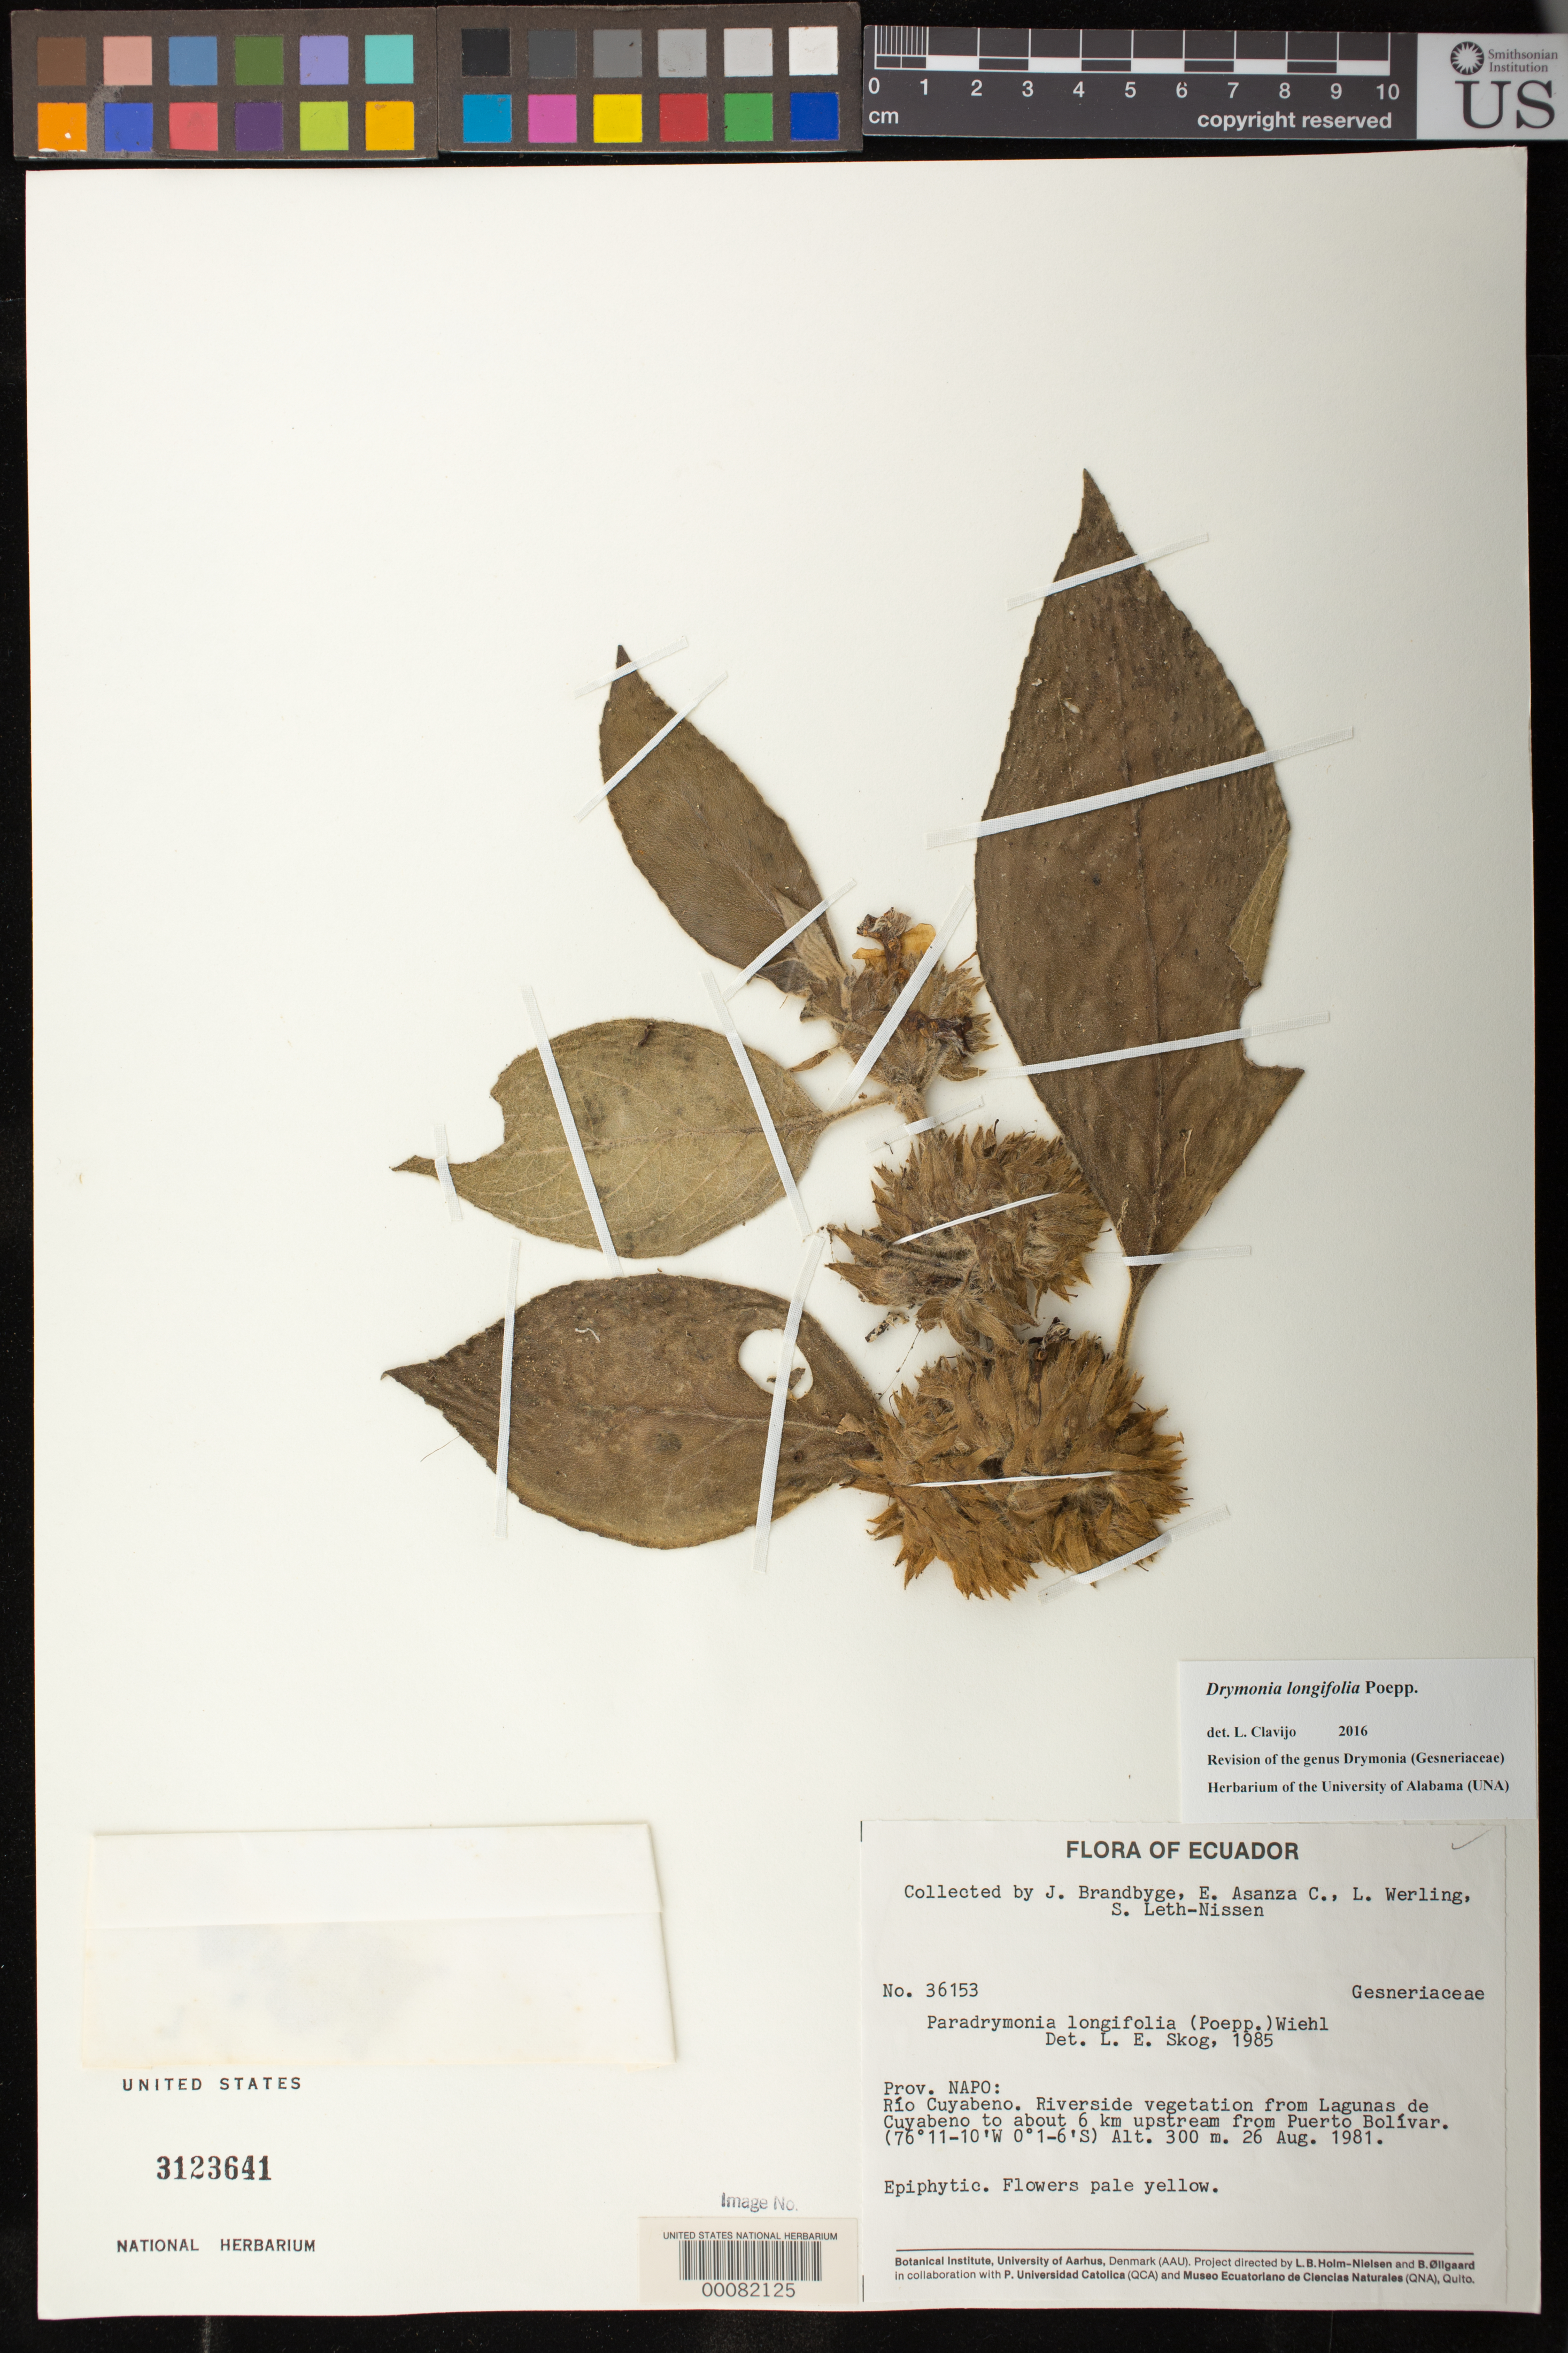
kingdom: Plantae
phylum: Tracheophyta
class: Magnoliopsida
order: Lamiales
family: Gesneriaceae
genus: Drymonia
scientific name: Drymonia longifolia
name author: Poepp.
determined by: Clavijo, L.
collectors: J. Brandbyge, E. Asanza C., L. Werling & S. Leth-Nissen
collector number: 36153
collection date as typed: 26 Aug 1981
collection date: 1981-08-26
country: Ecuador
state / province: Sucumbíos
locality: Napo.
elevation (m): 300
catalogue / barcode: US 3123641